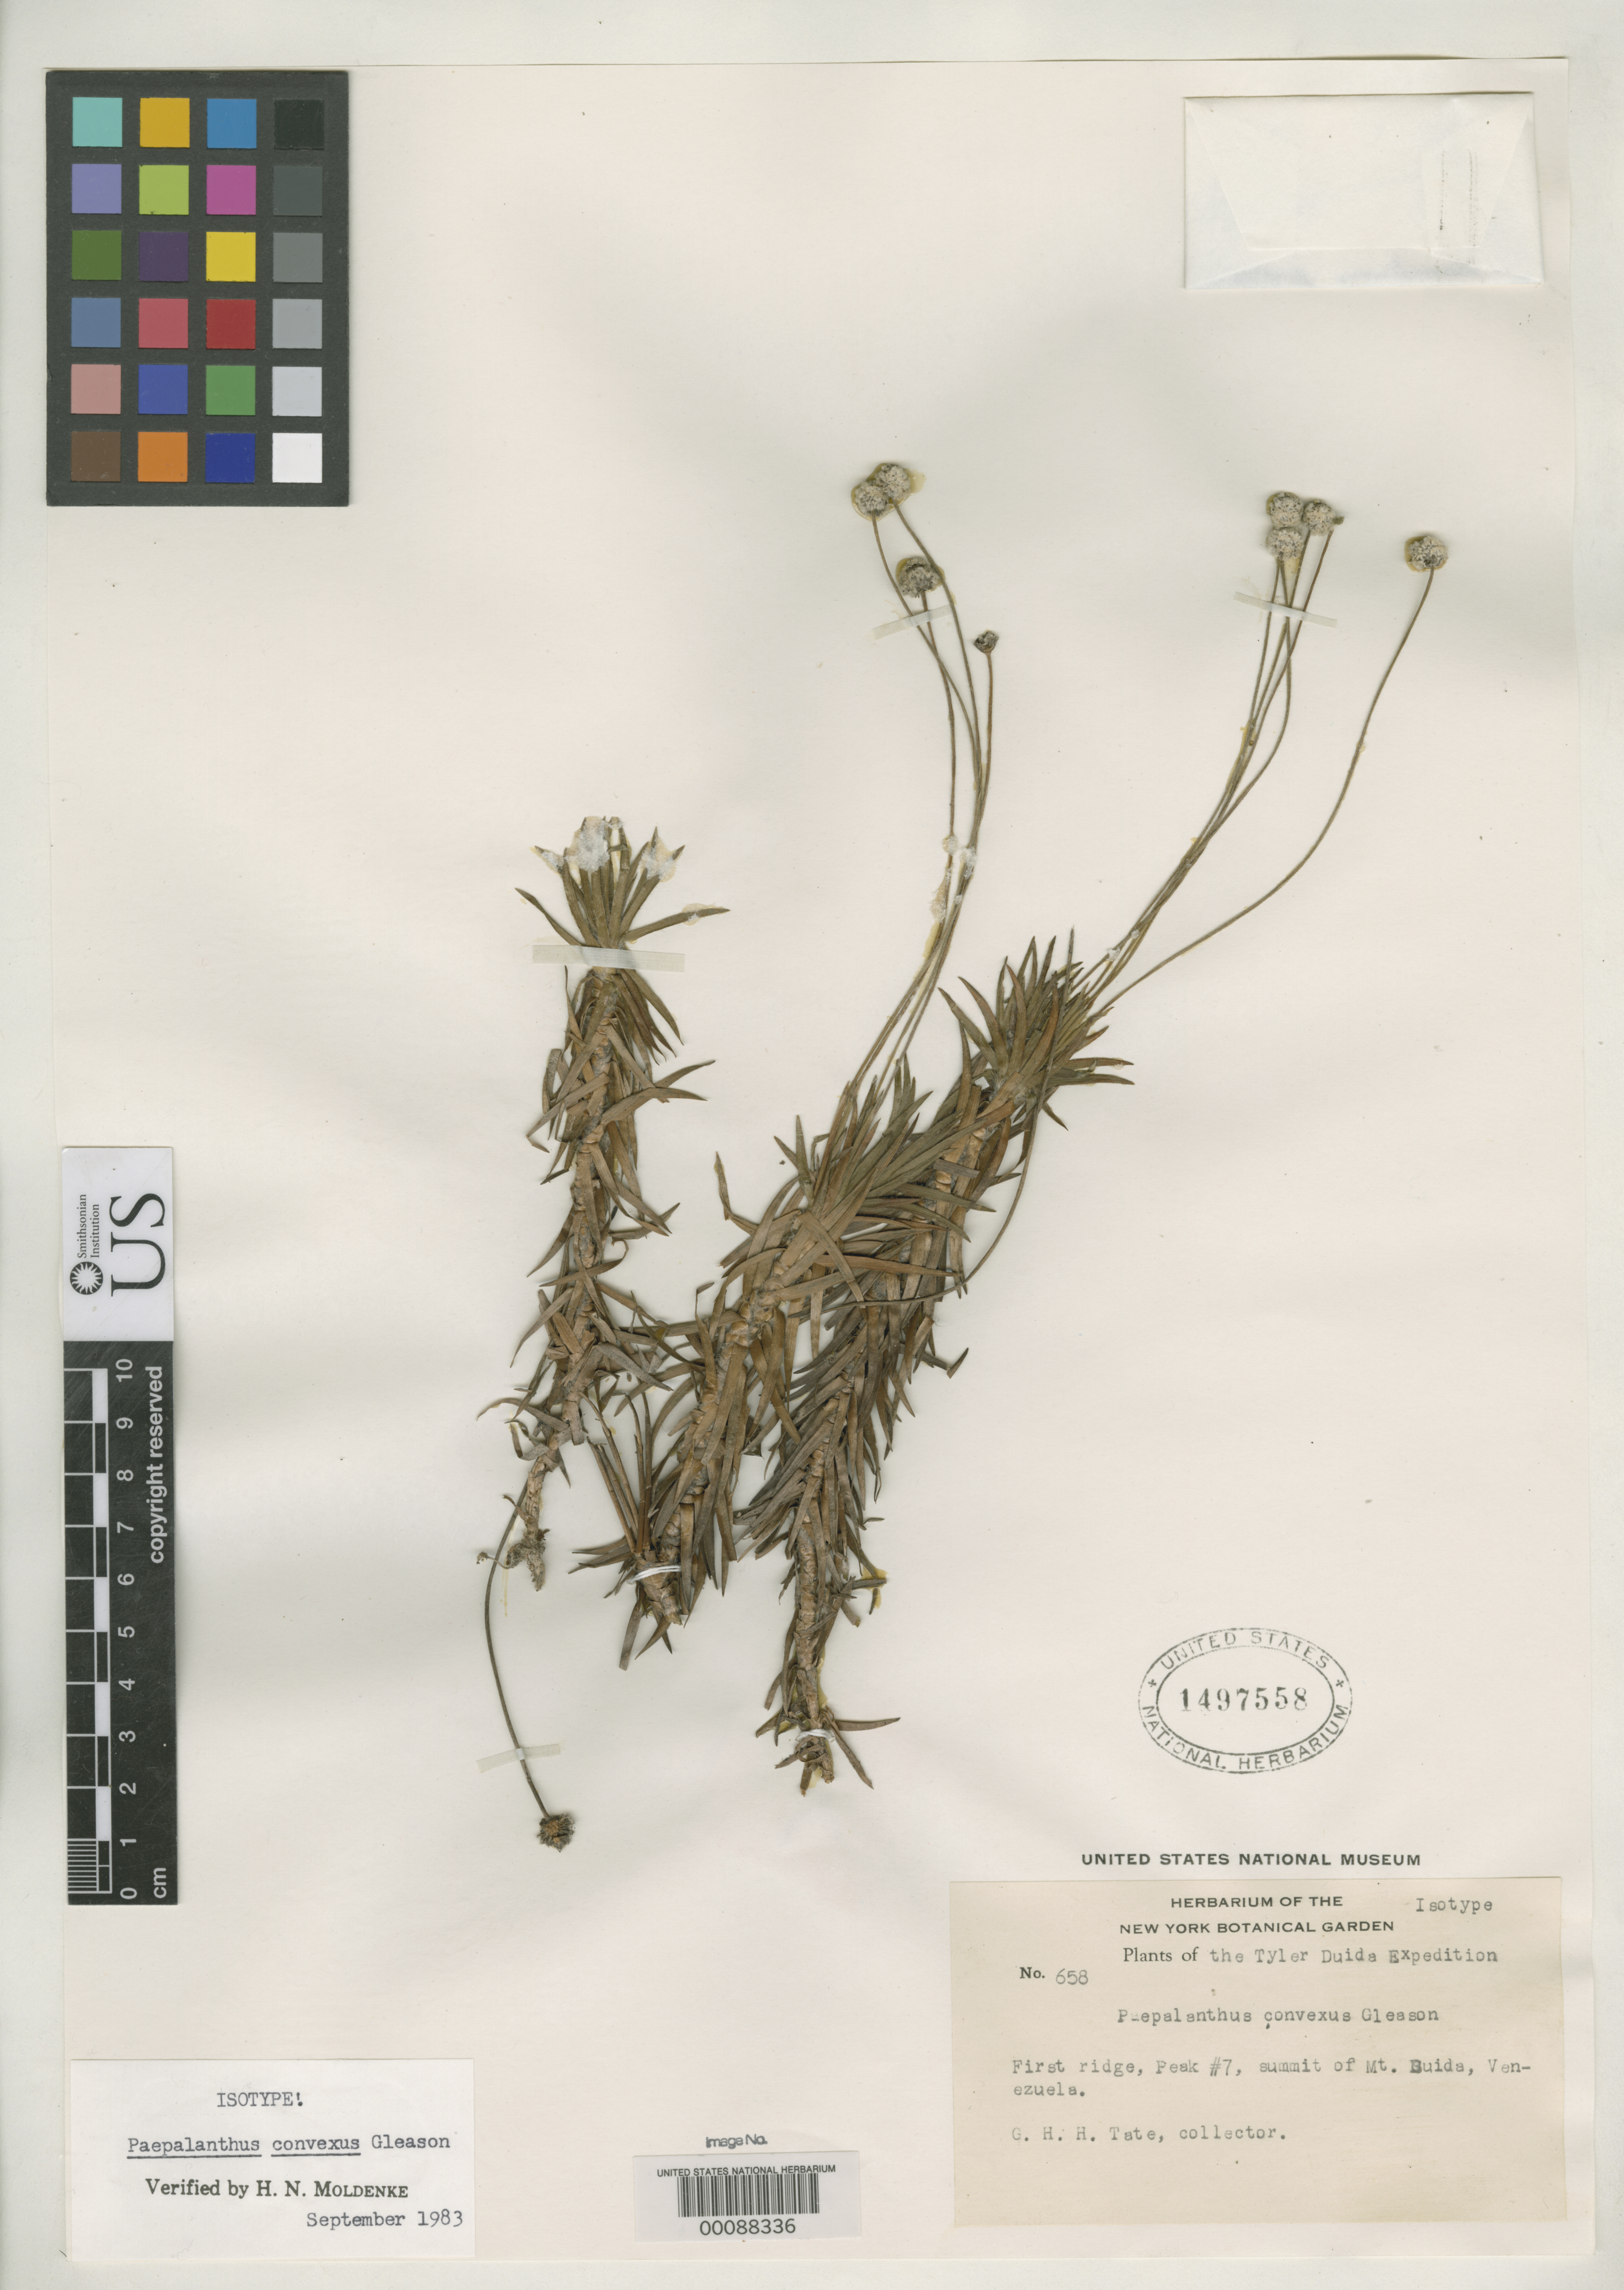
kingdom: Plantae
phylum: Tracheophyta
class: Liliopsida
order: Poales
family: Eriocaulaceae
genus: Paepalanthus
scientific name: Paepalanthus convexus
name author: Gleason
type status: Isotype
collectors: G. H. H.Tate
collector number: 658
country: Venezuela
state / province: Amazonas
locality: Mt. Duida.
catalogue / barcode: US 1497558